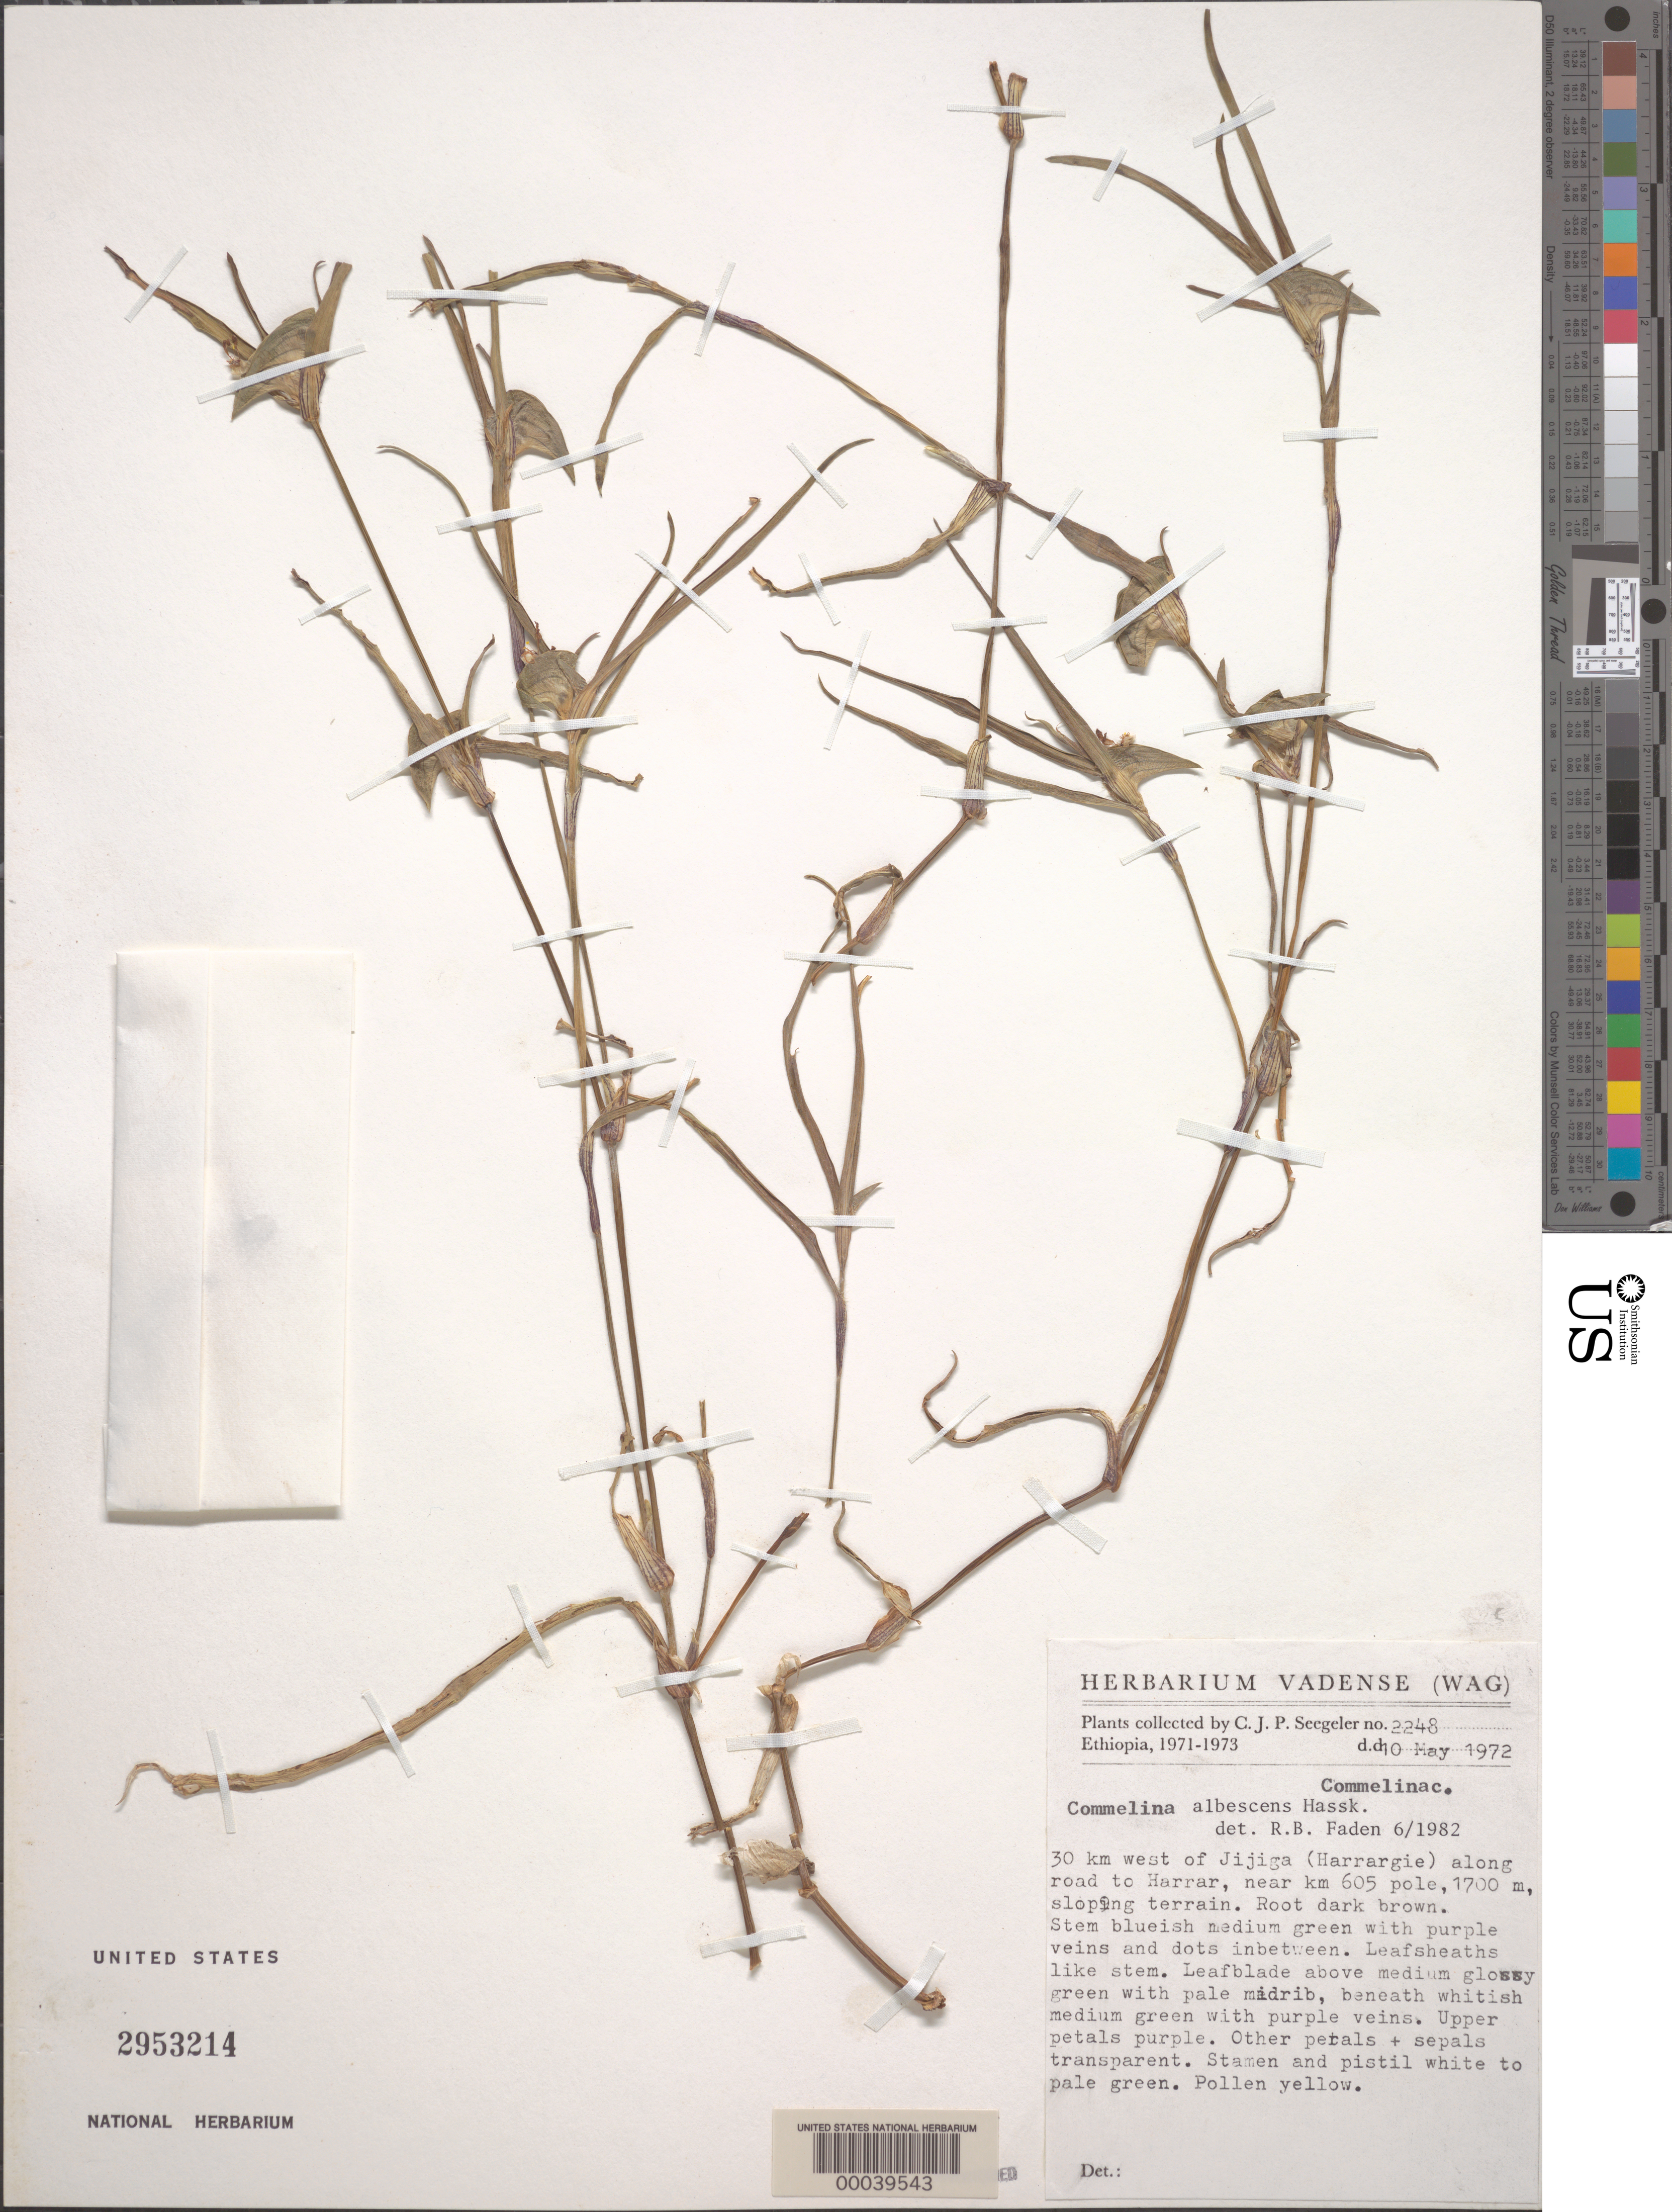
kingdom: Plantae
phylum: Tracheophyta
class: Liliopsida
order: Commelinales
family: Commelinaceae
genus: Commelina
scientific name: Commelina albescens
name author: Hassk.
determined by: Faden, Robert B., (US), Smithsonian Institution - National Museum of Natural History (UNITED STATES)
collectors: C. Seegeler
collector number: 2248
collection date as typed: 10 May 1972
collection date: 1972-05-10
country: Ethiopia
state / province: Harari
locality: W of jijiga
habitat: Slope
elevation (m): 1700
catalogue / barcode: US 2953214